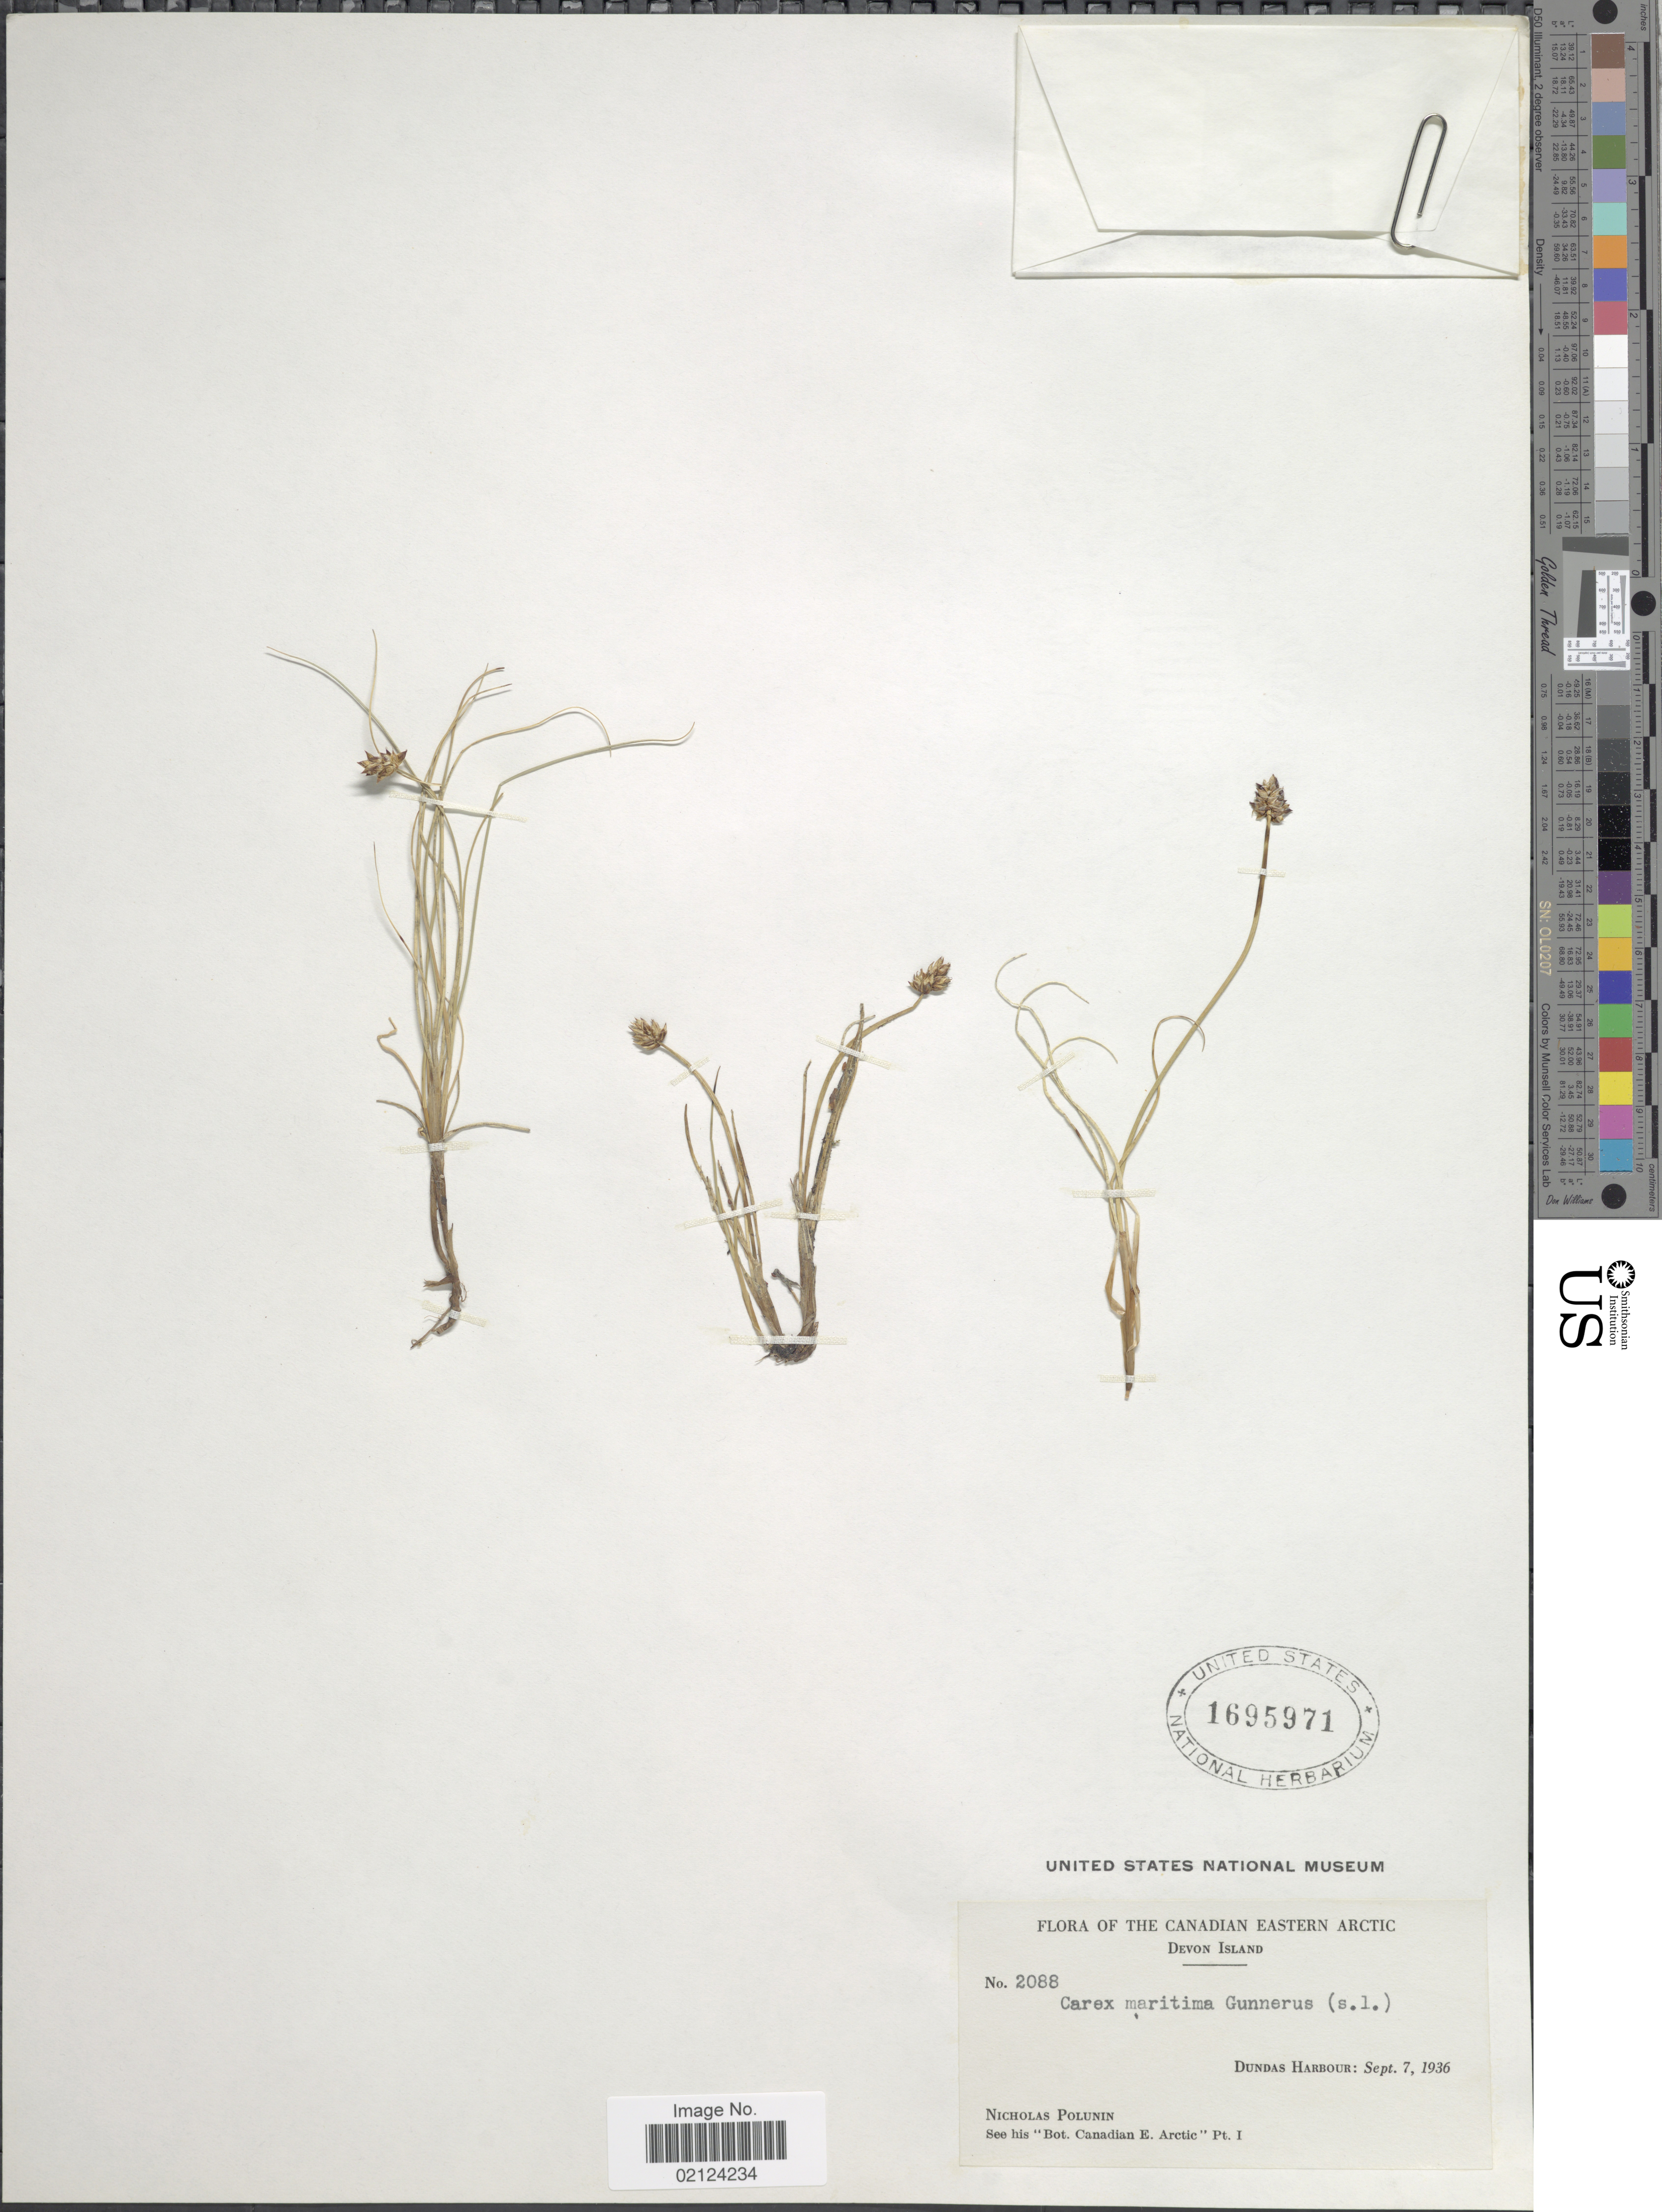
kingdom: Plantae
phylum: Tracheophyta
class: Liliopsida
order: Poales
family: Cyperaceae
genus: Carex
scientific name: Carex maritima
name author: Gunnerus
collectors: N. V. Polunin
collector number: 2088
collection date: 1936-09-07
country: Canada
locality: Canadian Eastern Arctic, Devon Island. Dundas Harbour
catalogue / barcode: US 1695971